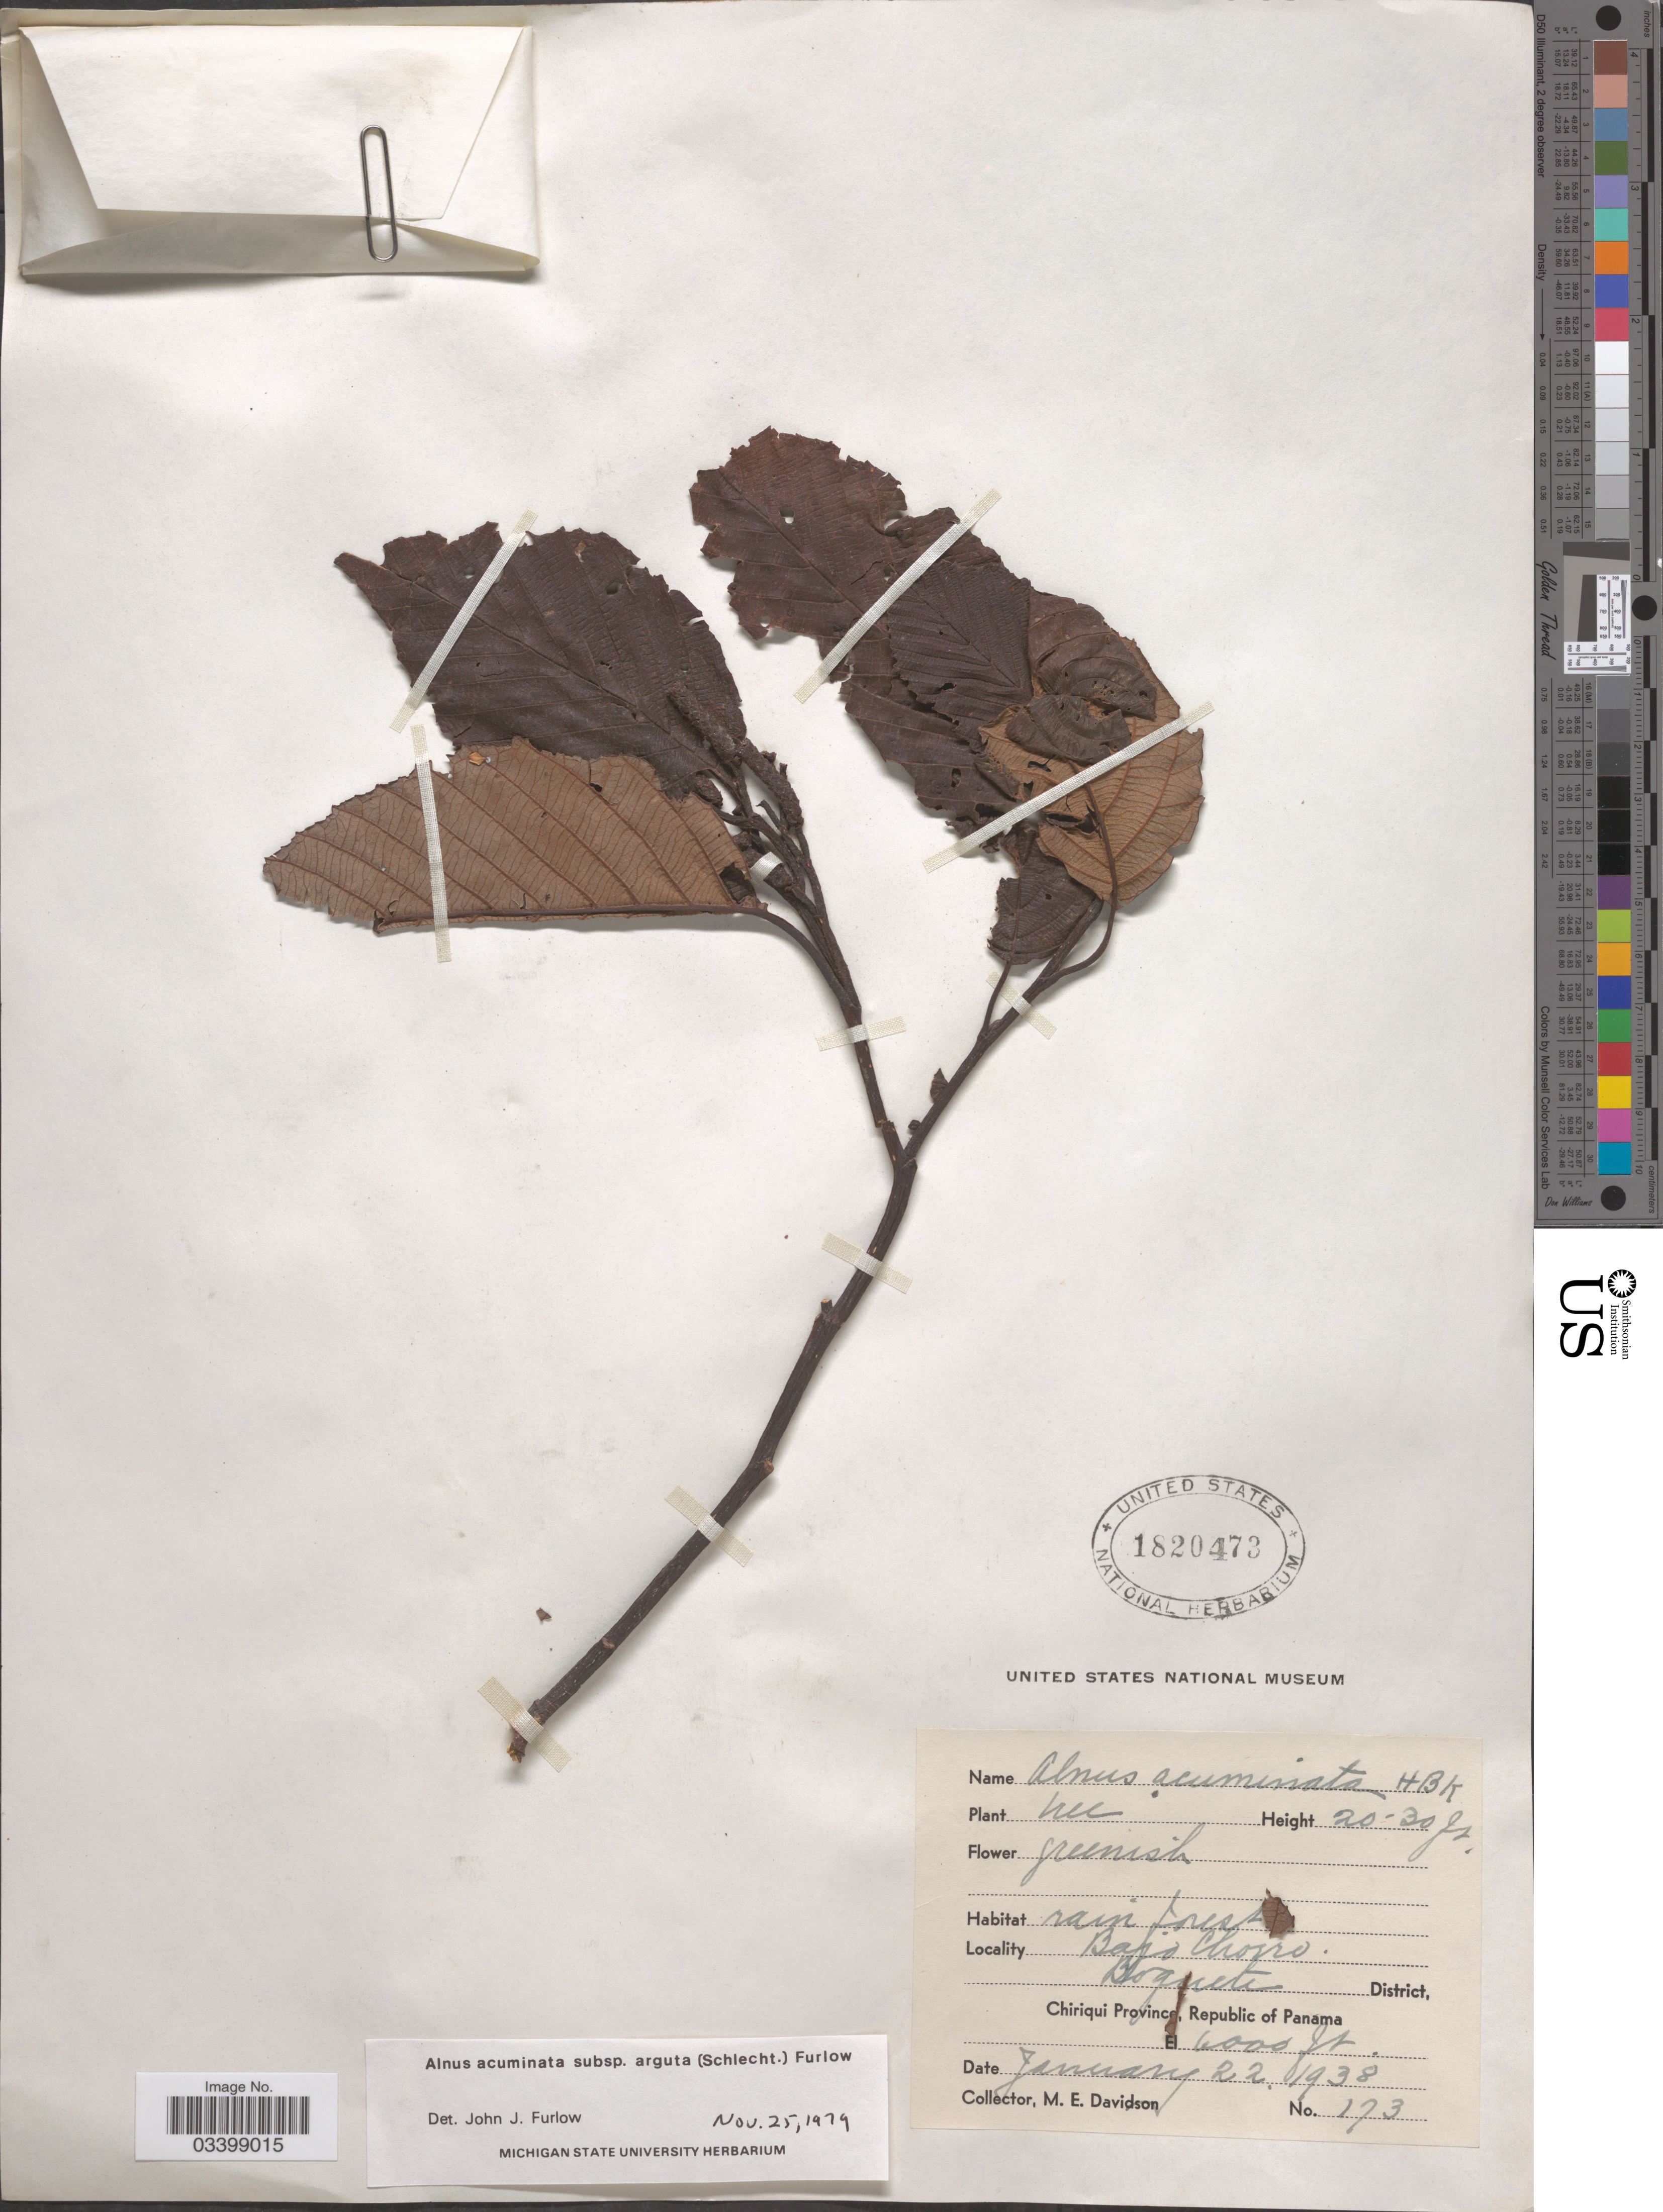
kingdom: Plantae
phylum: Tracheophyta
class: Magnoliopsida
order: Fagales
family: Betulaceae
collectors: M. E. Davidson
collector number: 173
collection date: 1938-01-22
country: Panama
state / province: Chiriqui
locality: Bajo Chorro. Boguete District, Chiriqui Province, Republic of Panama.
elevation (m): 1829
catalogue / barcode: US 1820473